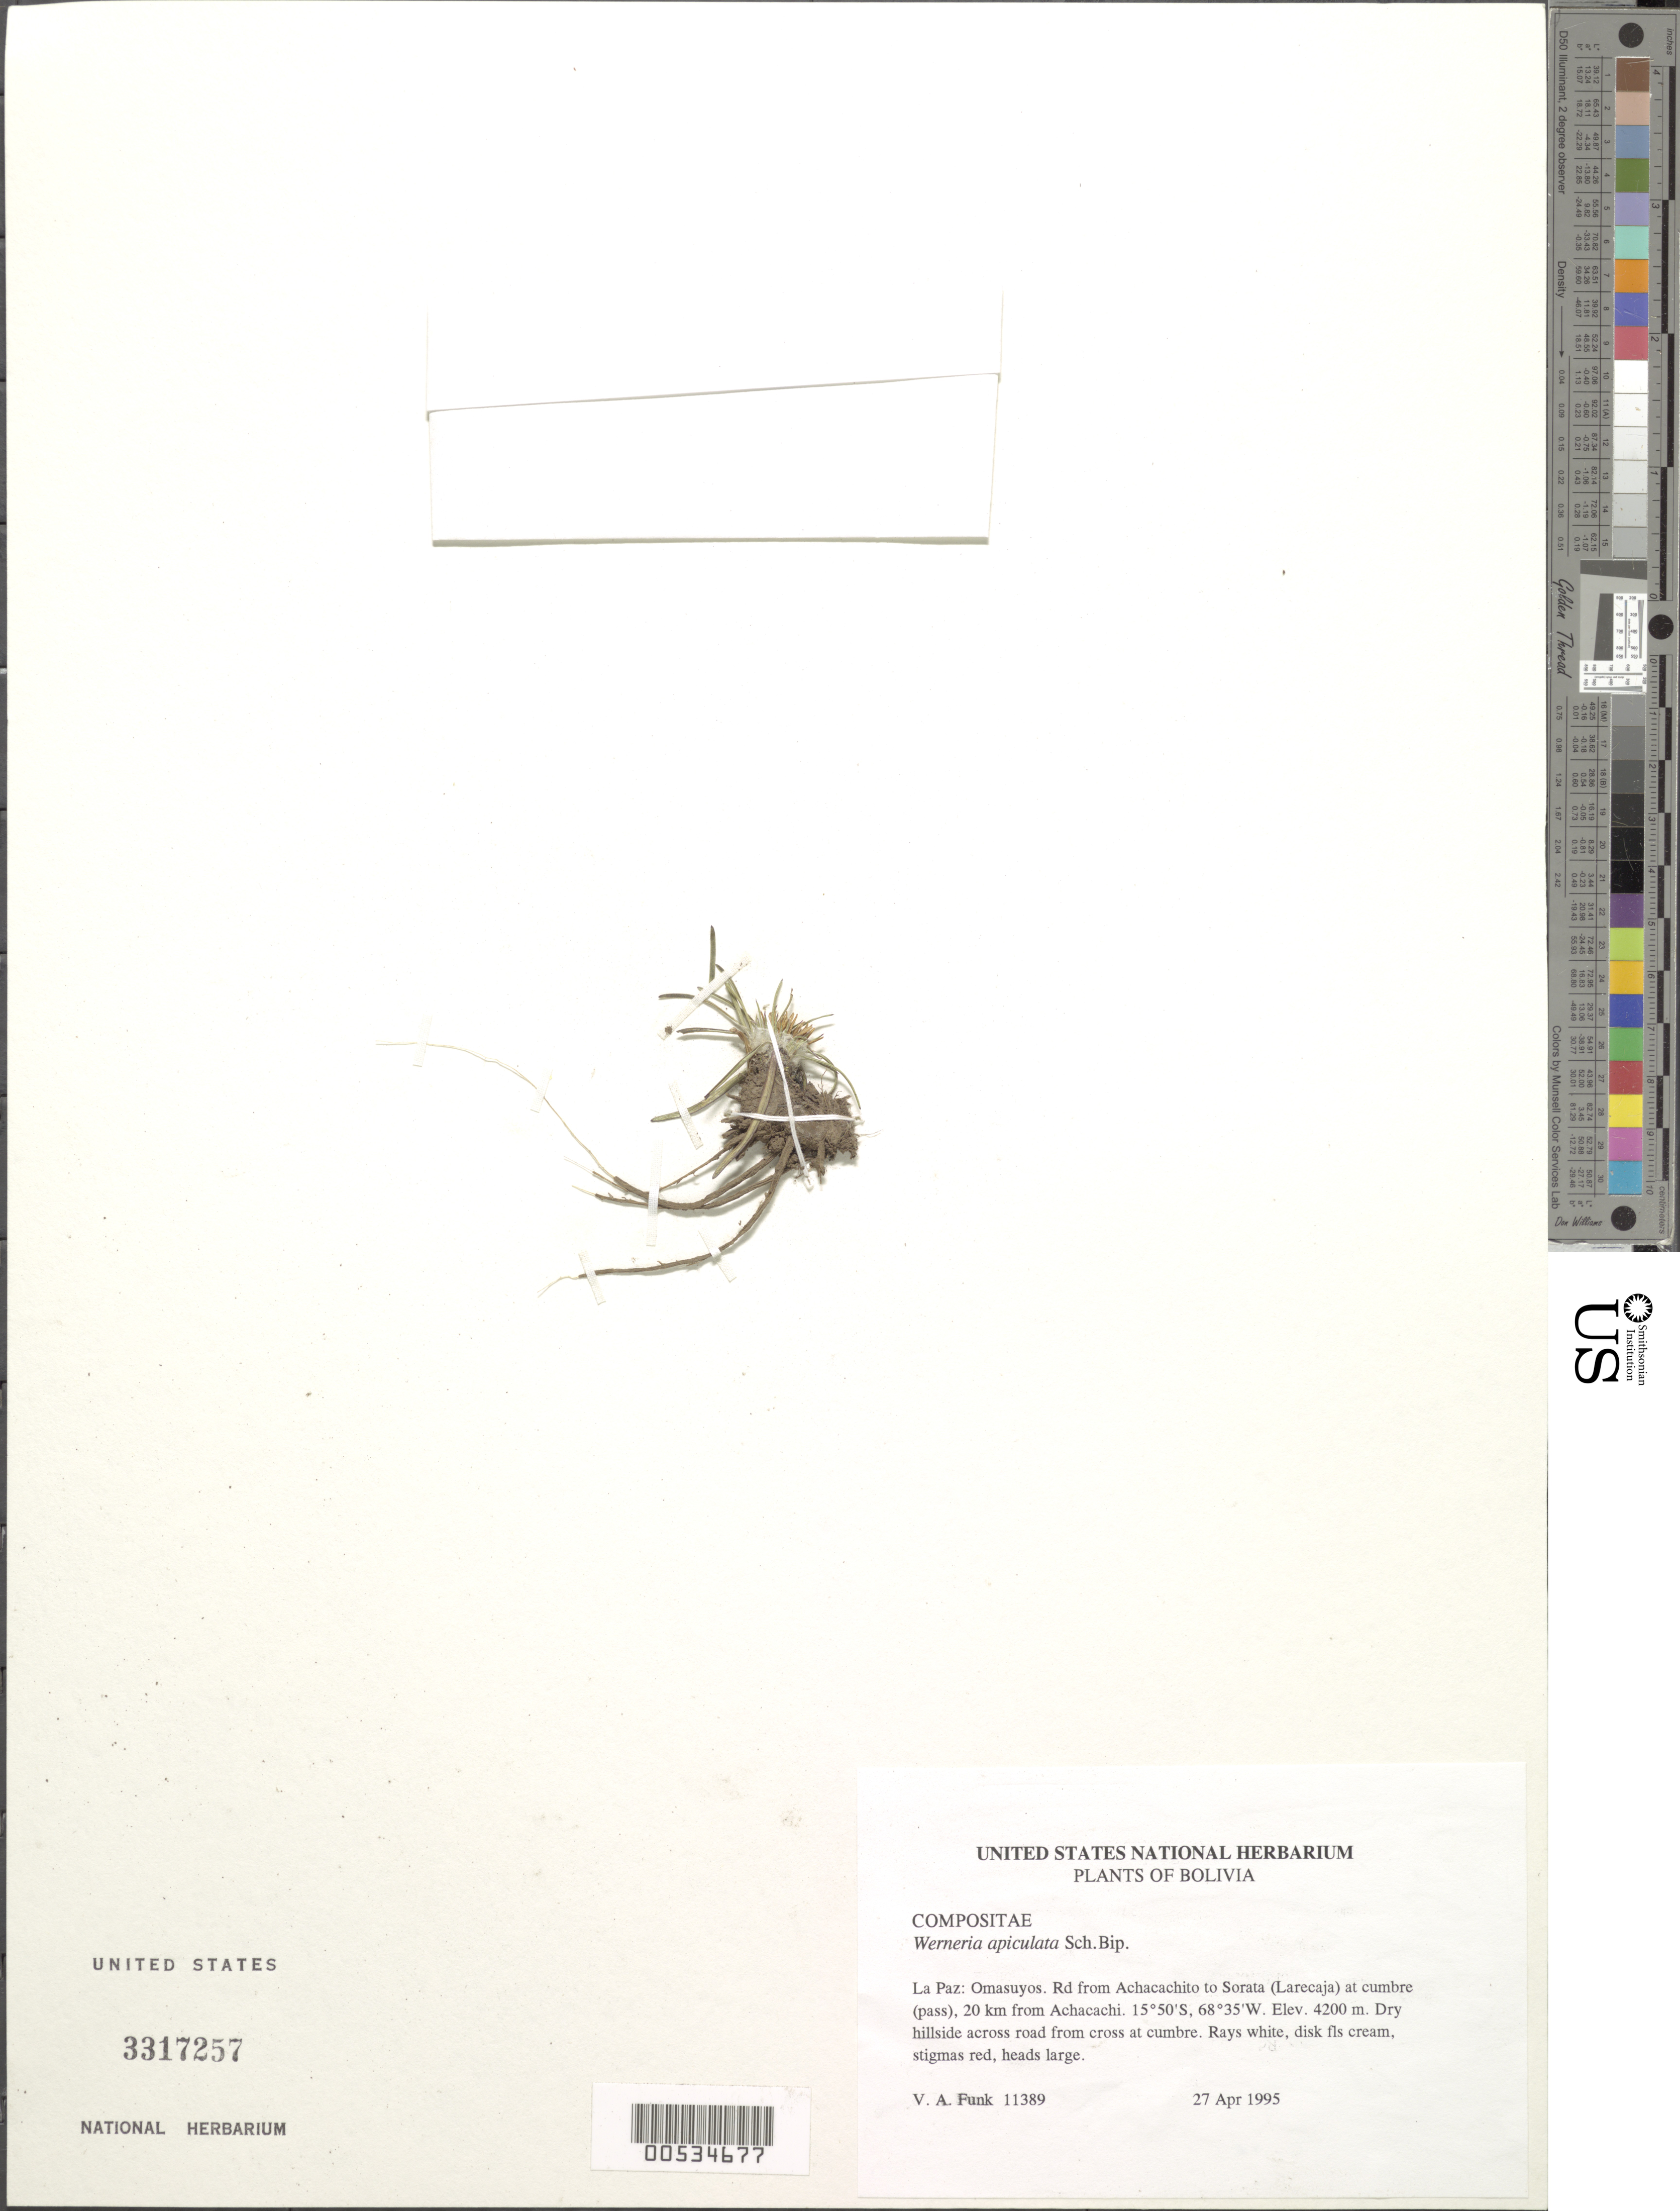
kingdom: Plantae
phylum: Tracheophyta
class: Magnoliopsida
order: Asterales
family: Asteraceae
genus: Werneria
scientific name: Werneria apiculata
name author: Sch. Bip.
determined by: Calvo, Joel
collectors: V. Funk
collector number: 11389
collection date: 1995-04-27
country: Bolivia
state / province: La Paz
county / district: Omasuyos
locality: Achacachito to Sorata (Larecaja) at cumbre (pass), 20 km from Achacachi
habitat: Dry hillside across road from cross at cumbre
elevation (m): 4200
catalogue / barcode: US 3317257